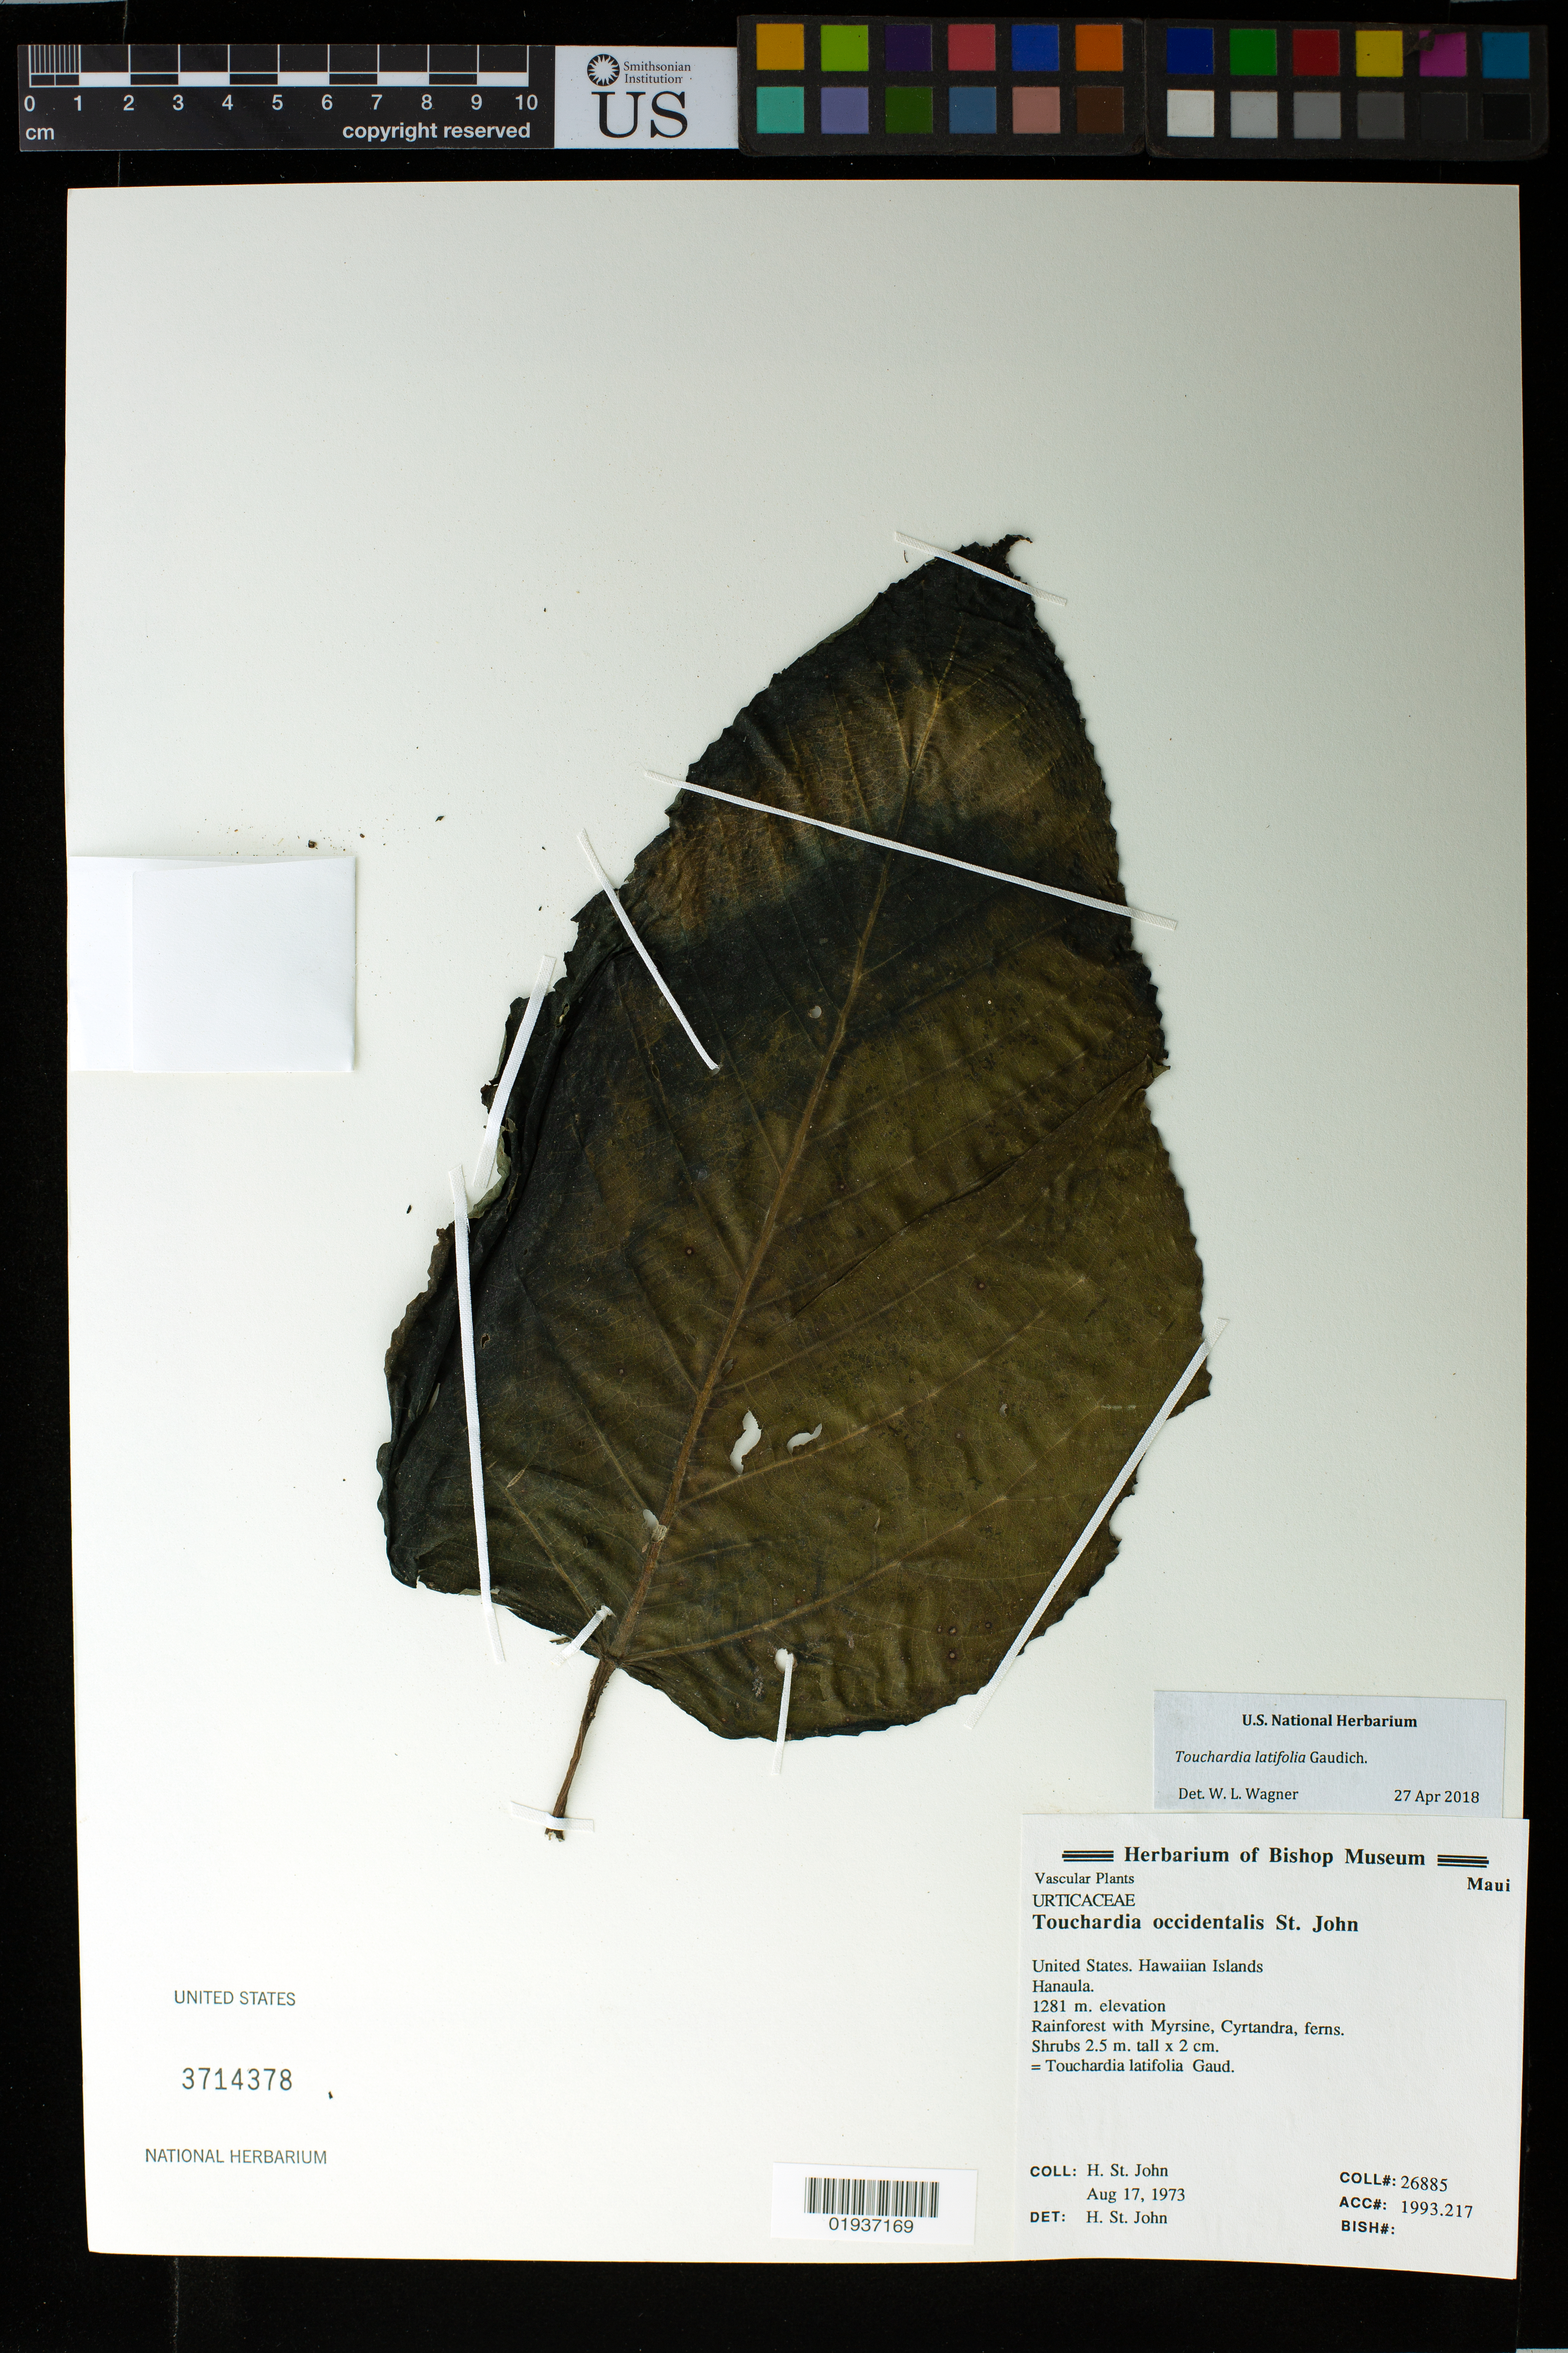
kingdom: Plantae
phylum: Tracheophyta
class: Magnoliopsida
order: Rosales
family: Urticaceae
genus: Touchardia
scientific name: Touchardia latifolia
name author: Gaudich.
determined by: Wagner, W. L., (BOT), Smithsonian Institution - National Museum of Natural History (UNITED STATES)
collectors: H. St. John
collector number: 26885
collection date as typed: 17 Aug 1973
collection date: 1973-08-17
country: United States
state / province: Hawaii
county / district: Maui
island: Maui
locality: Hanaula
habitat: Rainforest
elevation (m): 1281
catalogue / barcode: US 3714378